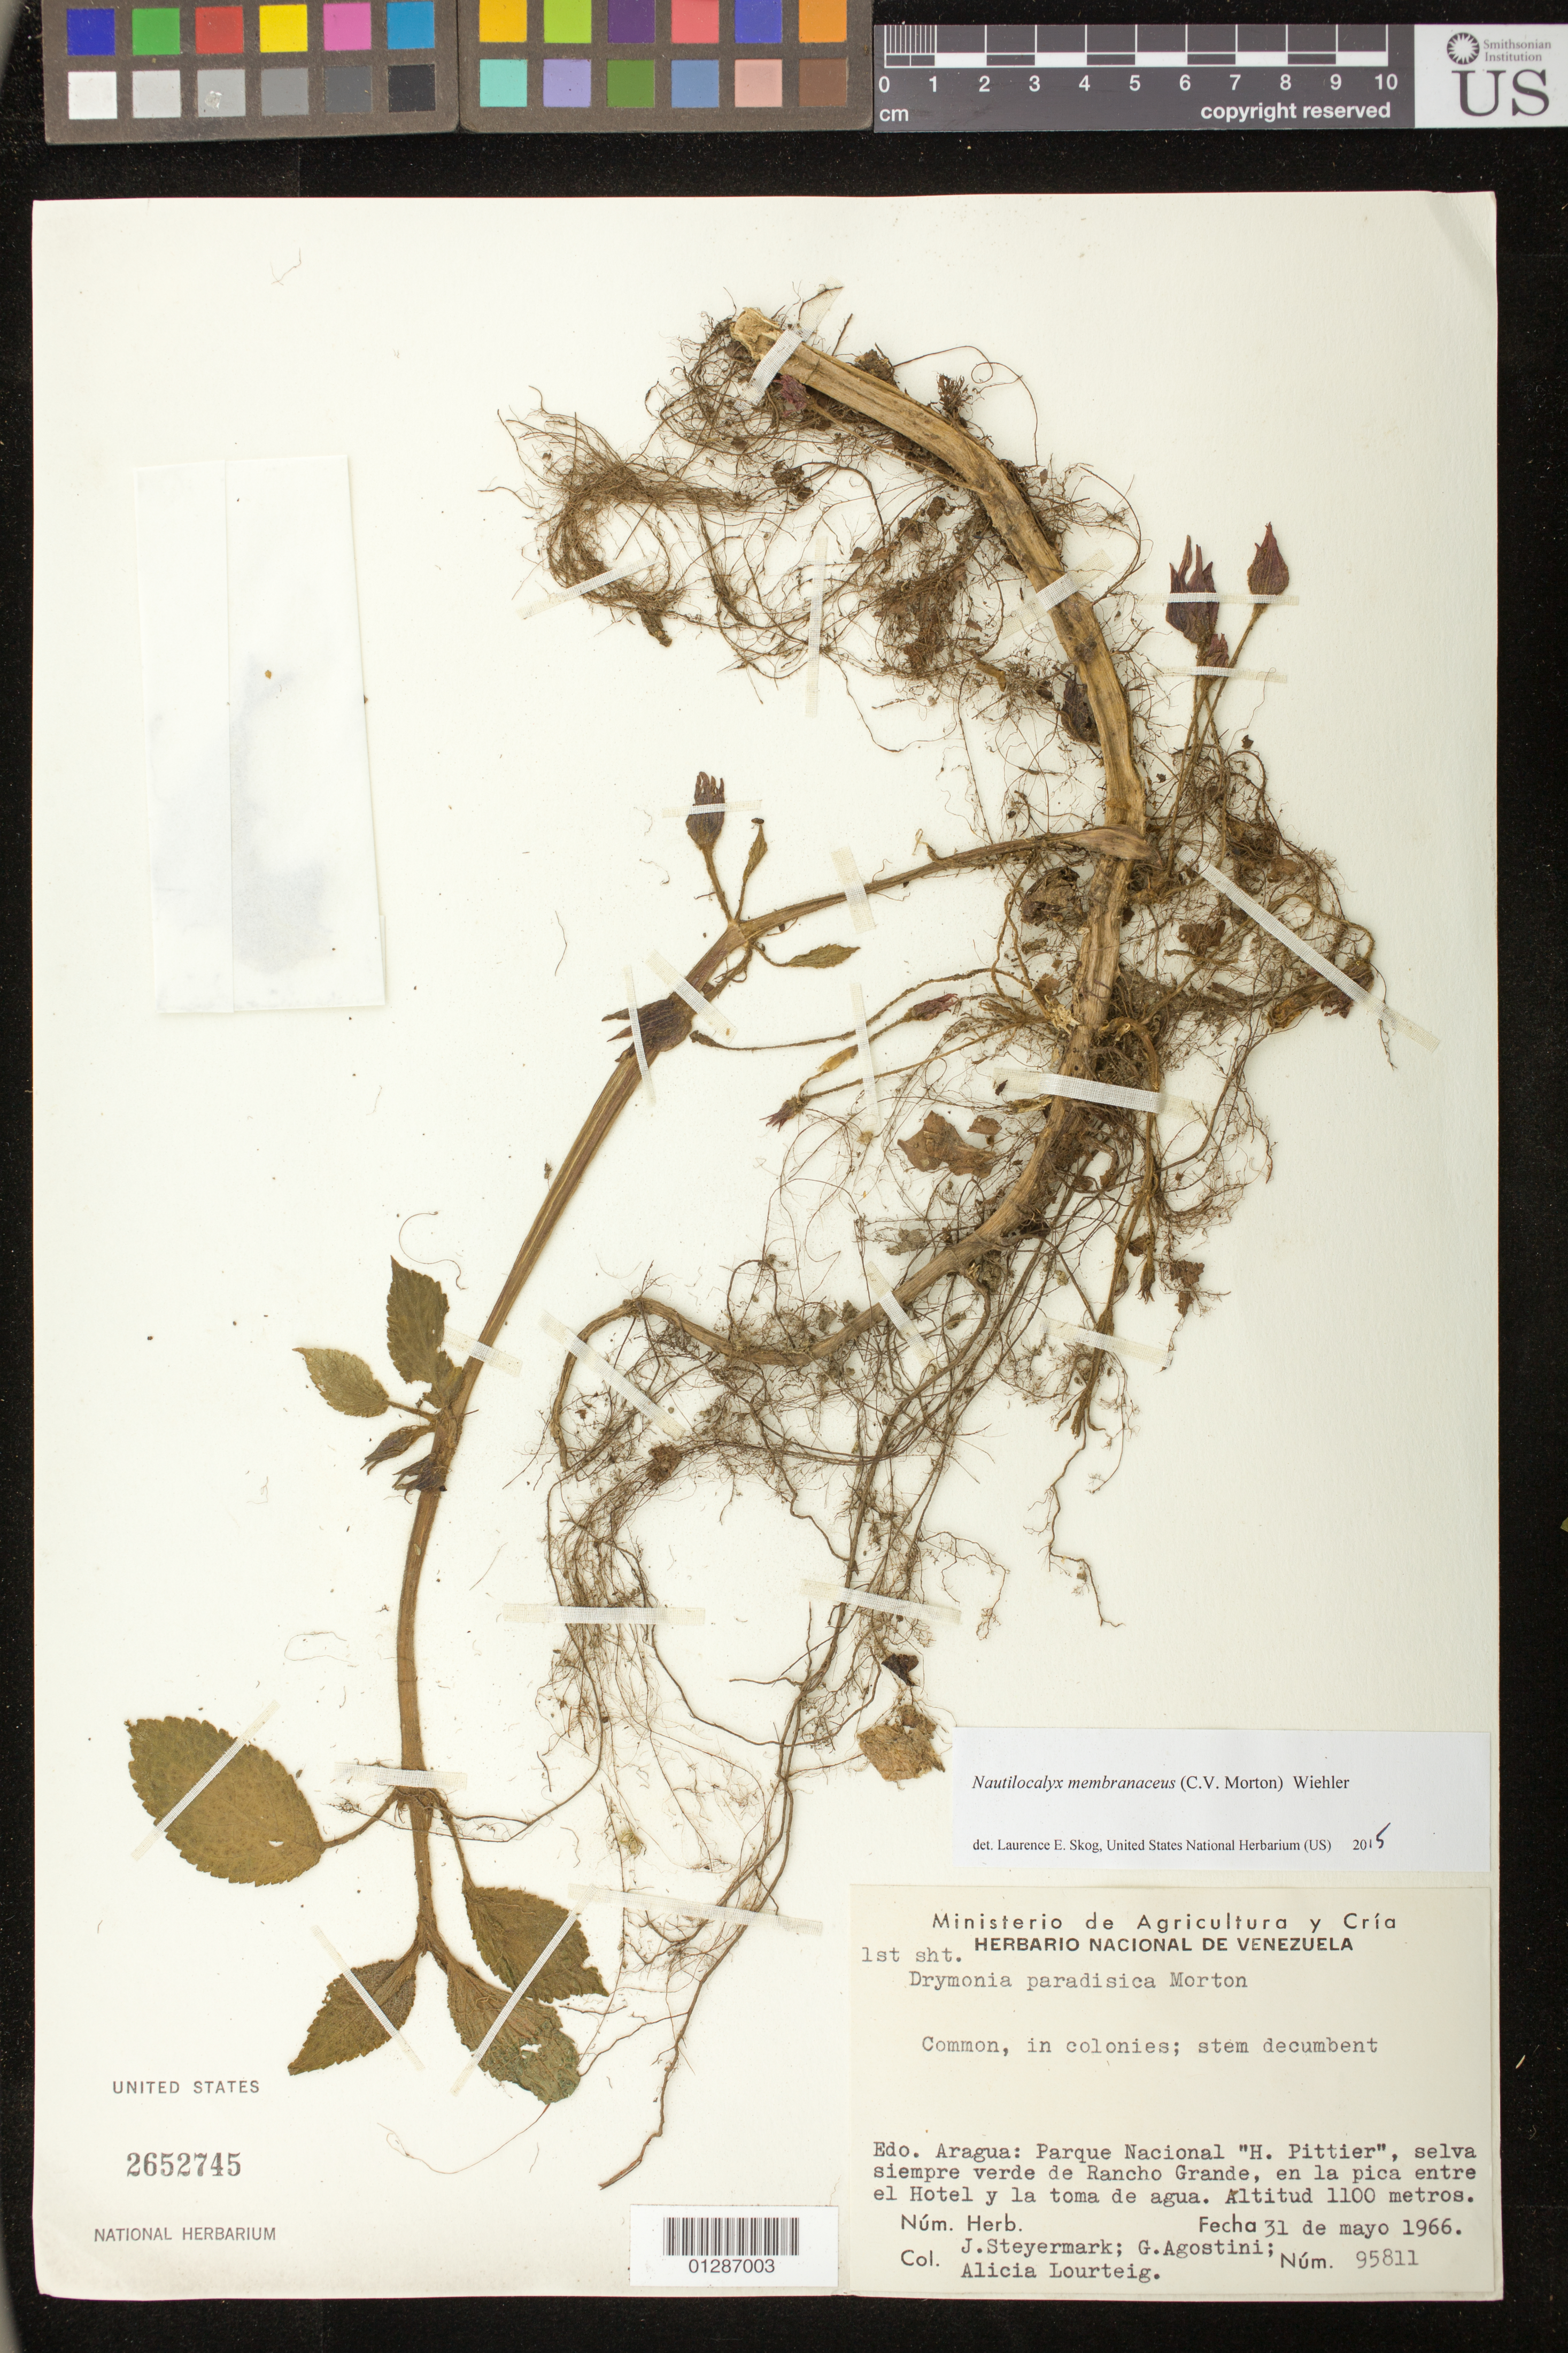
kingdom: Plantae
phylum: Tracheophyta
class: Magnoliopsida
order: Lamiales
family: Gesneriaceae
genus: Nautilocalyx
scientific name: Nautilocalyx membranaceus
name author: (C.V. Morton) Wiehler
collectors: J. Steyermark, G. Agostini & A. Lourteig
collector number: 95811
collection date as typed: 31 May 1966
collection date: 1966-05-31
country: Venezuela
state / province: Aragua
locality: Parque Nacional.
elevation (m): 1100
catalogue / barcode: US 2652745